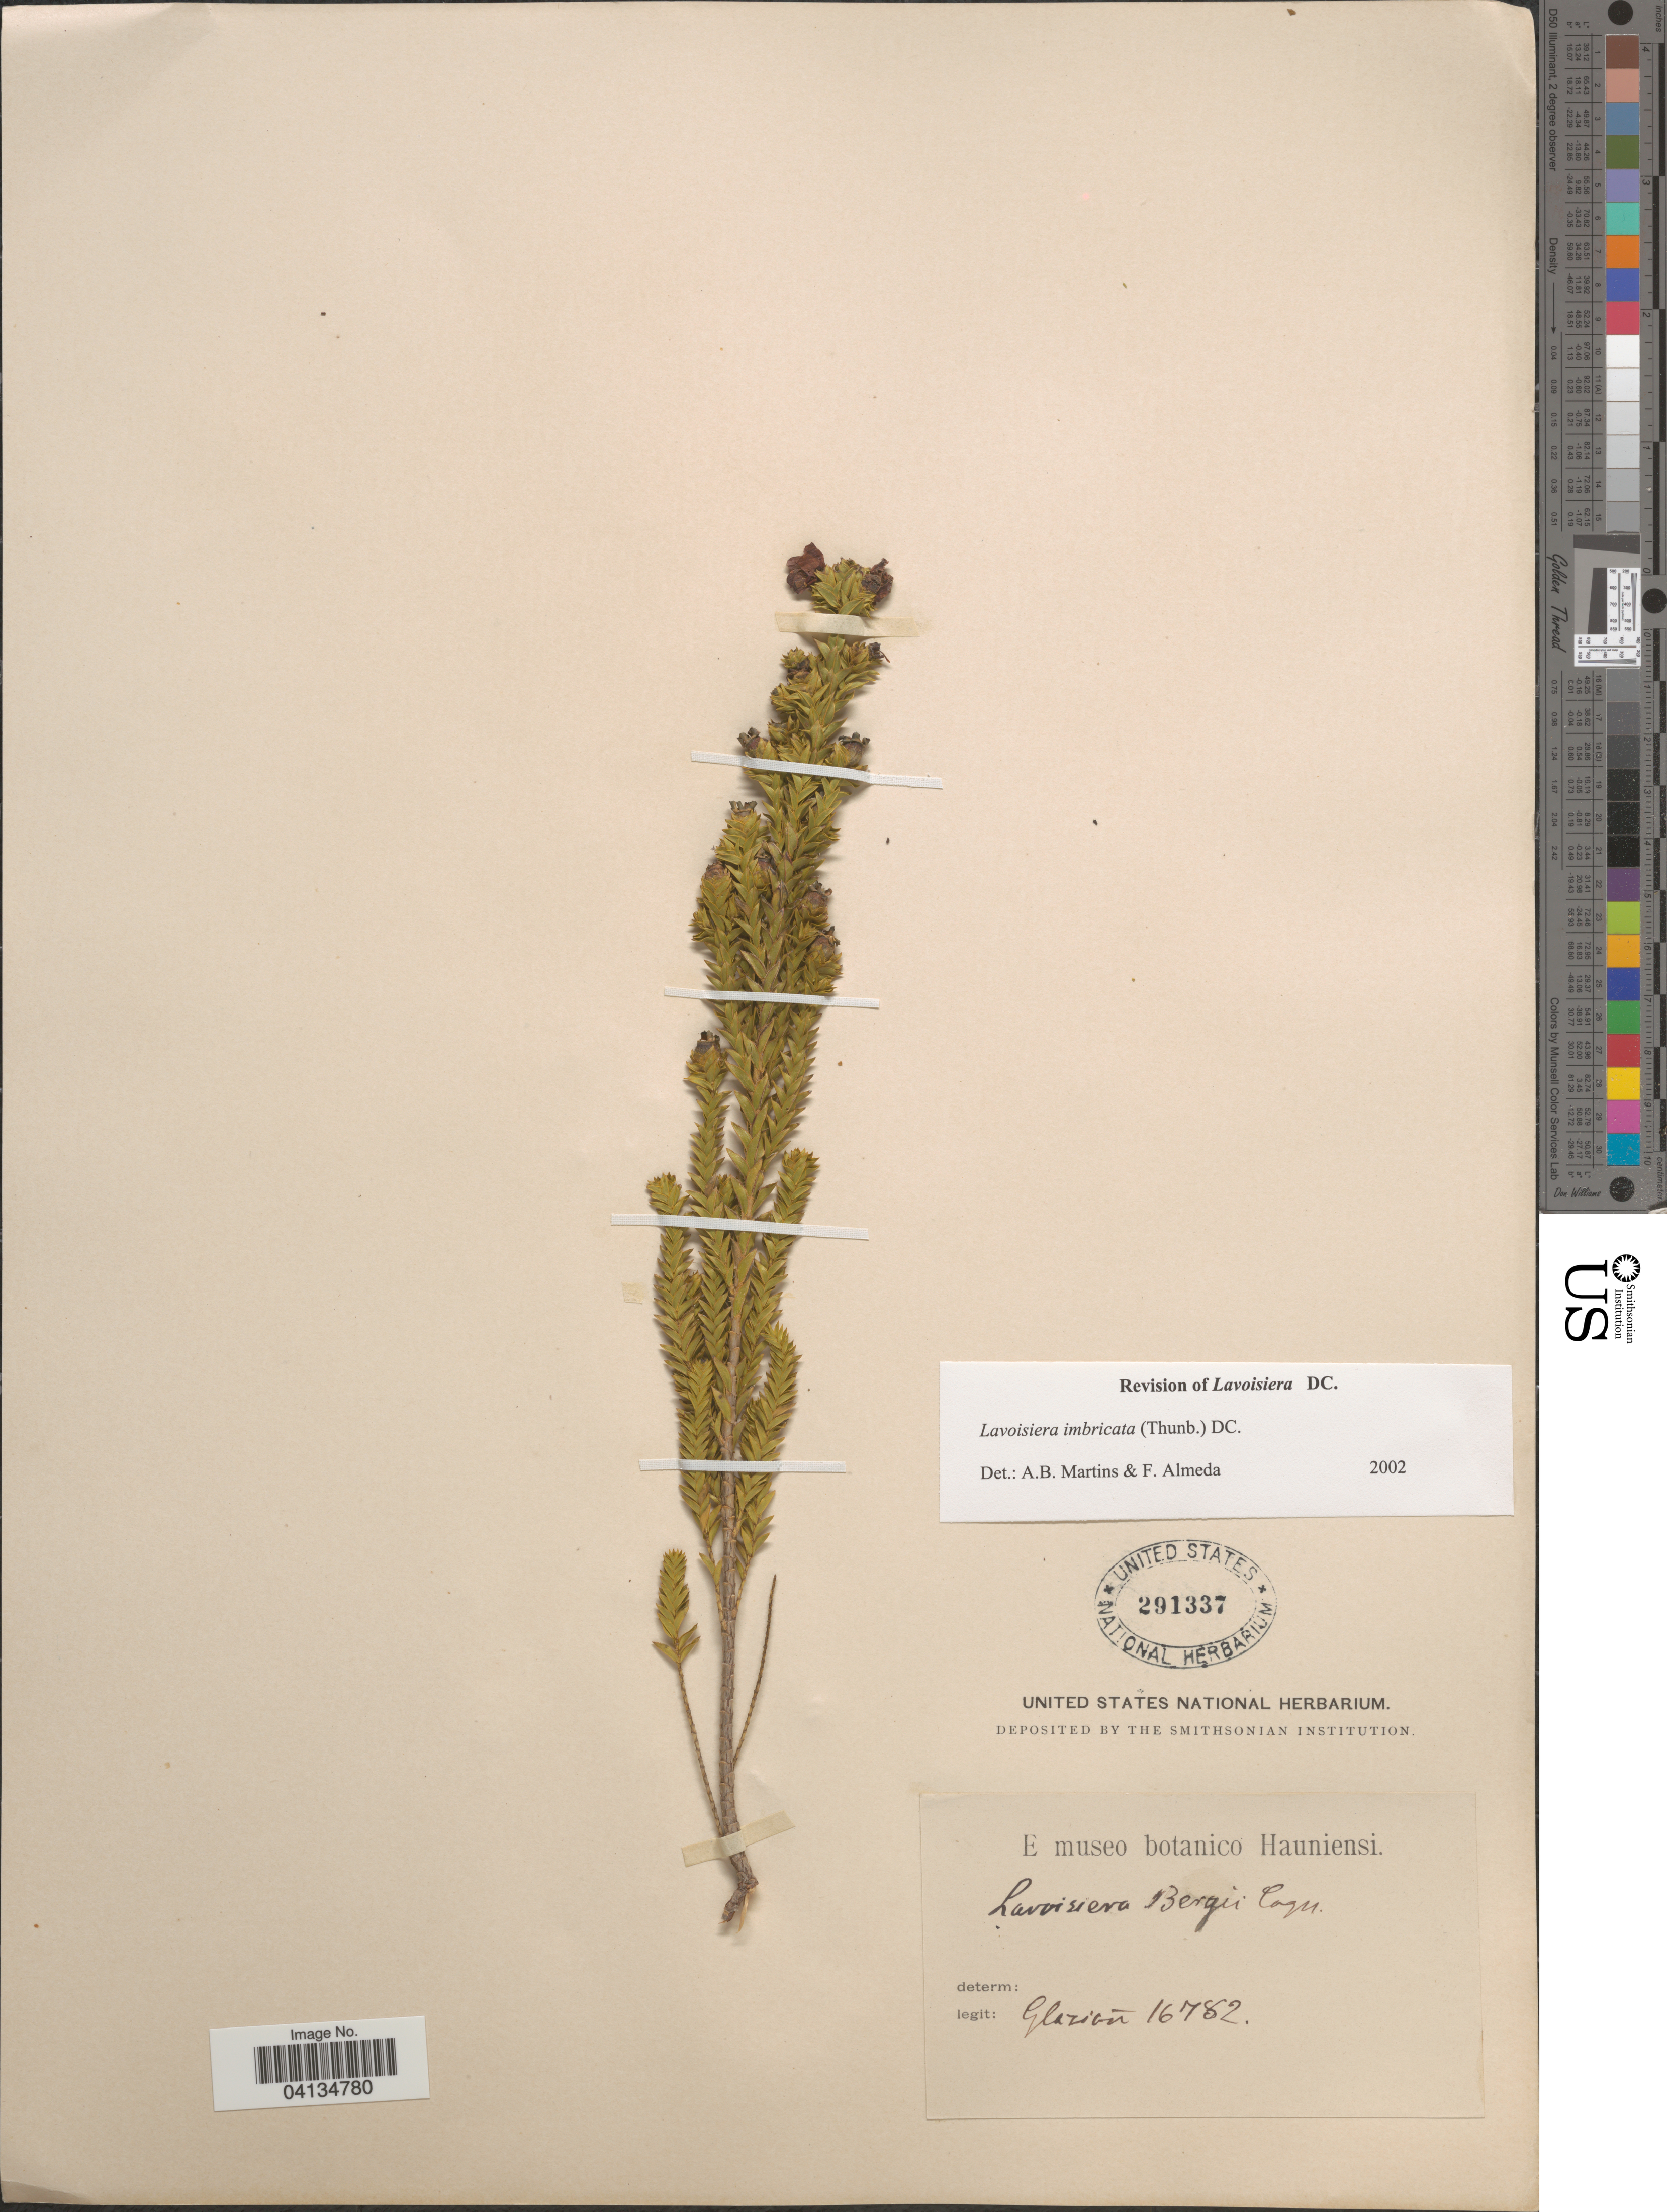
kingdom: Plantae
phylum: Tracheophyta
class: Magnoliopsida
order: Myrtales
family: Melastomataceae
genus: Microlicia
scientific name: Microlicia cataphracta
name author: (DC.) Alves Versiane & R. Romero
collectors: Glaziou, --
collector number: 16782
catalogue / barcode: US 291337